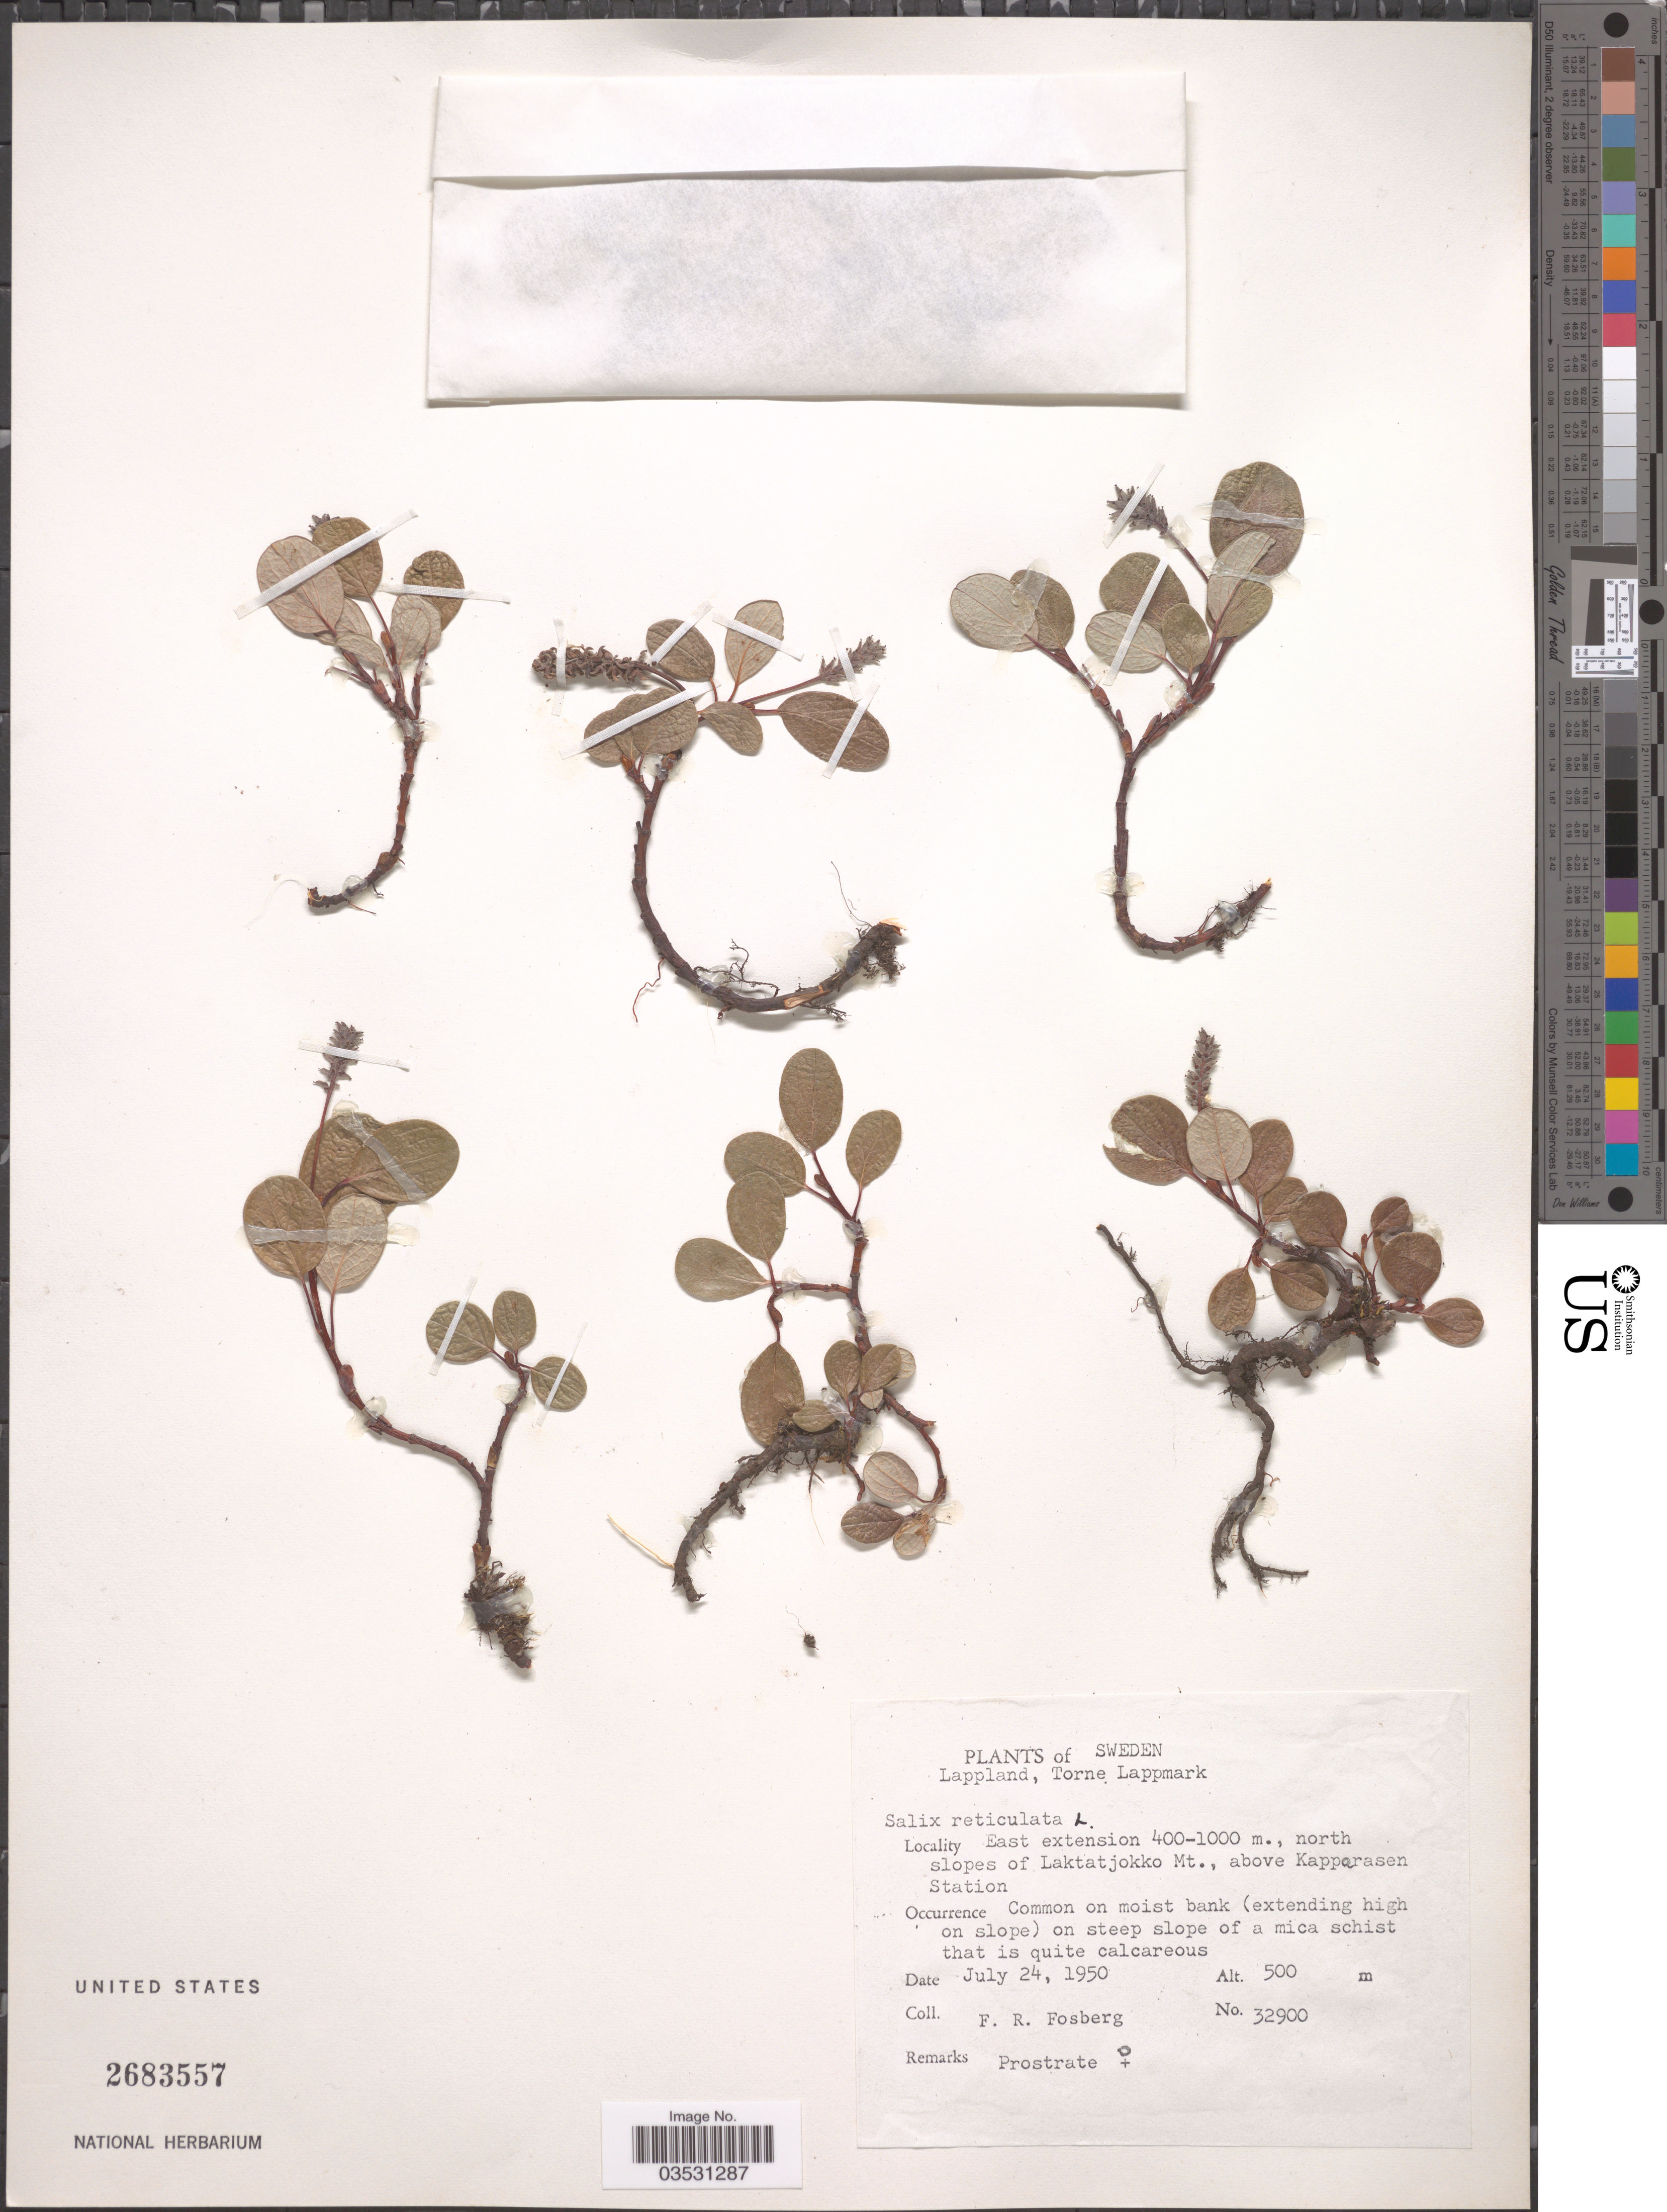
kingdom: Plantae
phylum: Tracheophyta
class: Magnoliopsida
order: Malpighiales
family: Salicaceae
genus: Salix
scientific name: Salix reticulata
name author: L.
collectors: F. R. Fosberg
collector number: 32900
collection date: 1950-07-24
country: Sweden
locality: Lappland, Torne Lappmark. East extension, 400-1000 m., north slopes of Laktatjokko Mt., above Kapporasen Station.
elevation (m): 500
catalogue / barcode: US 2683557